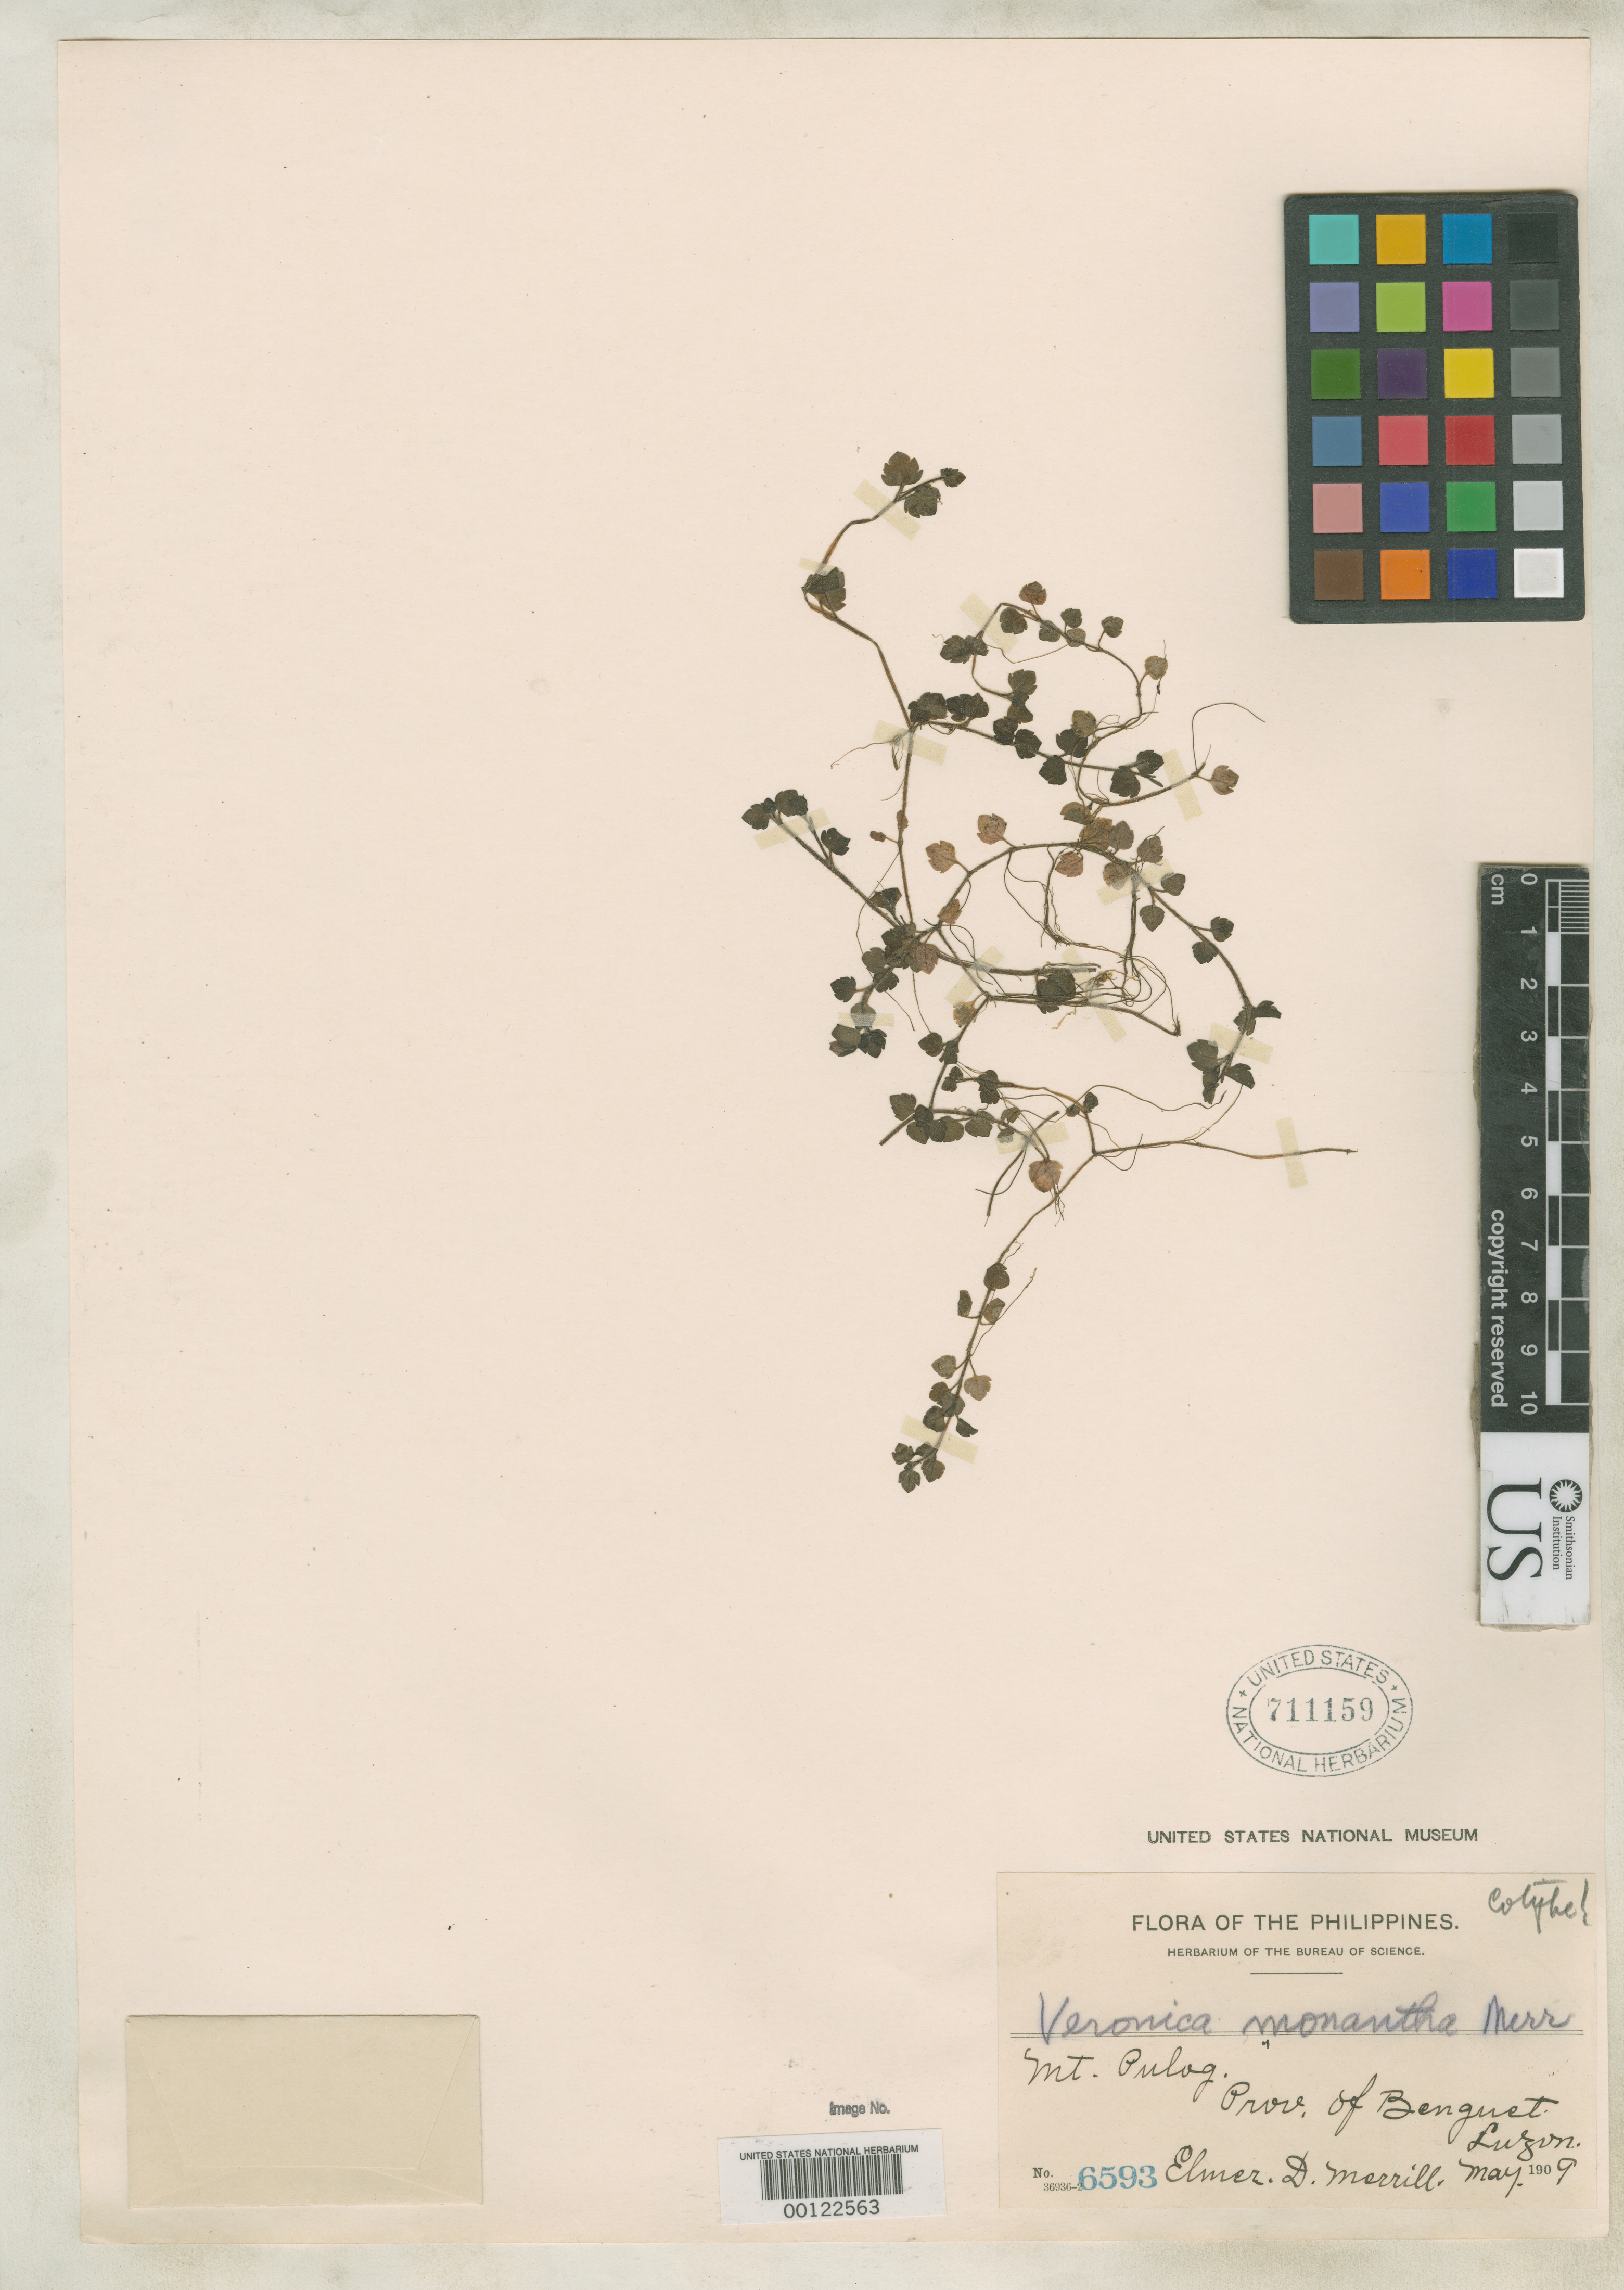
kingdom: Plantae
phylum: Tracheophyta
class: Magnoliopsida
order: Lamiales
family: Plantaginaceae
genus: Veronica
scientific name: Veronica monantha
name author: Merr.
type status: Isotype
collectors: E. D. Merrill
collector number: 6593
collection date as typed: May 1909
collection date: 1909-05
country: Philippines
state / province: Cordillera (Administrative Region)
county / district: Benguet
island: Luzon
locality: Mount Pulog.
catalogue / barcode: US 711159